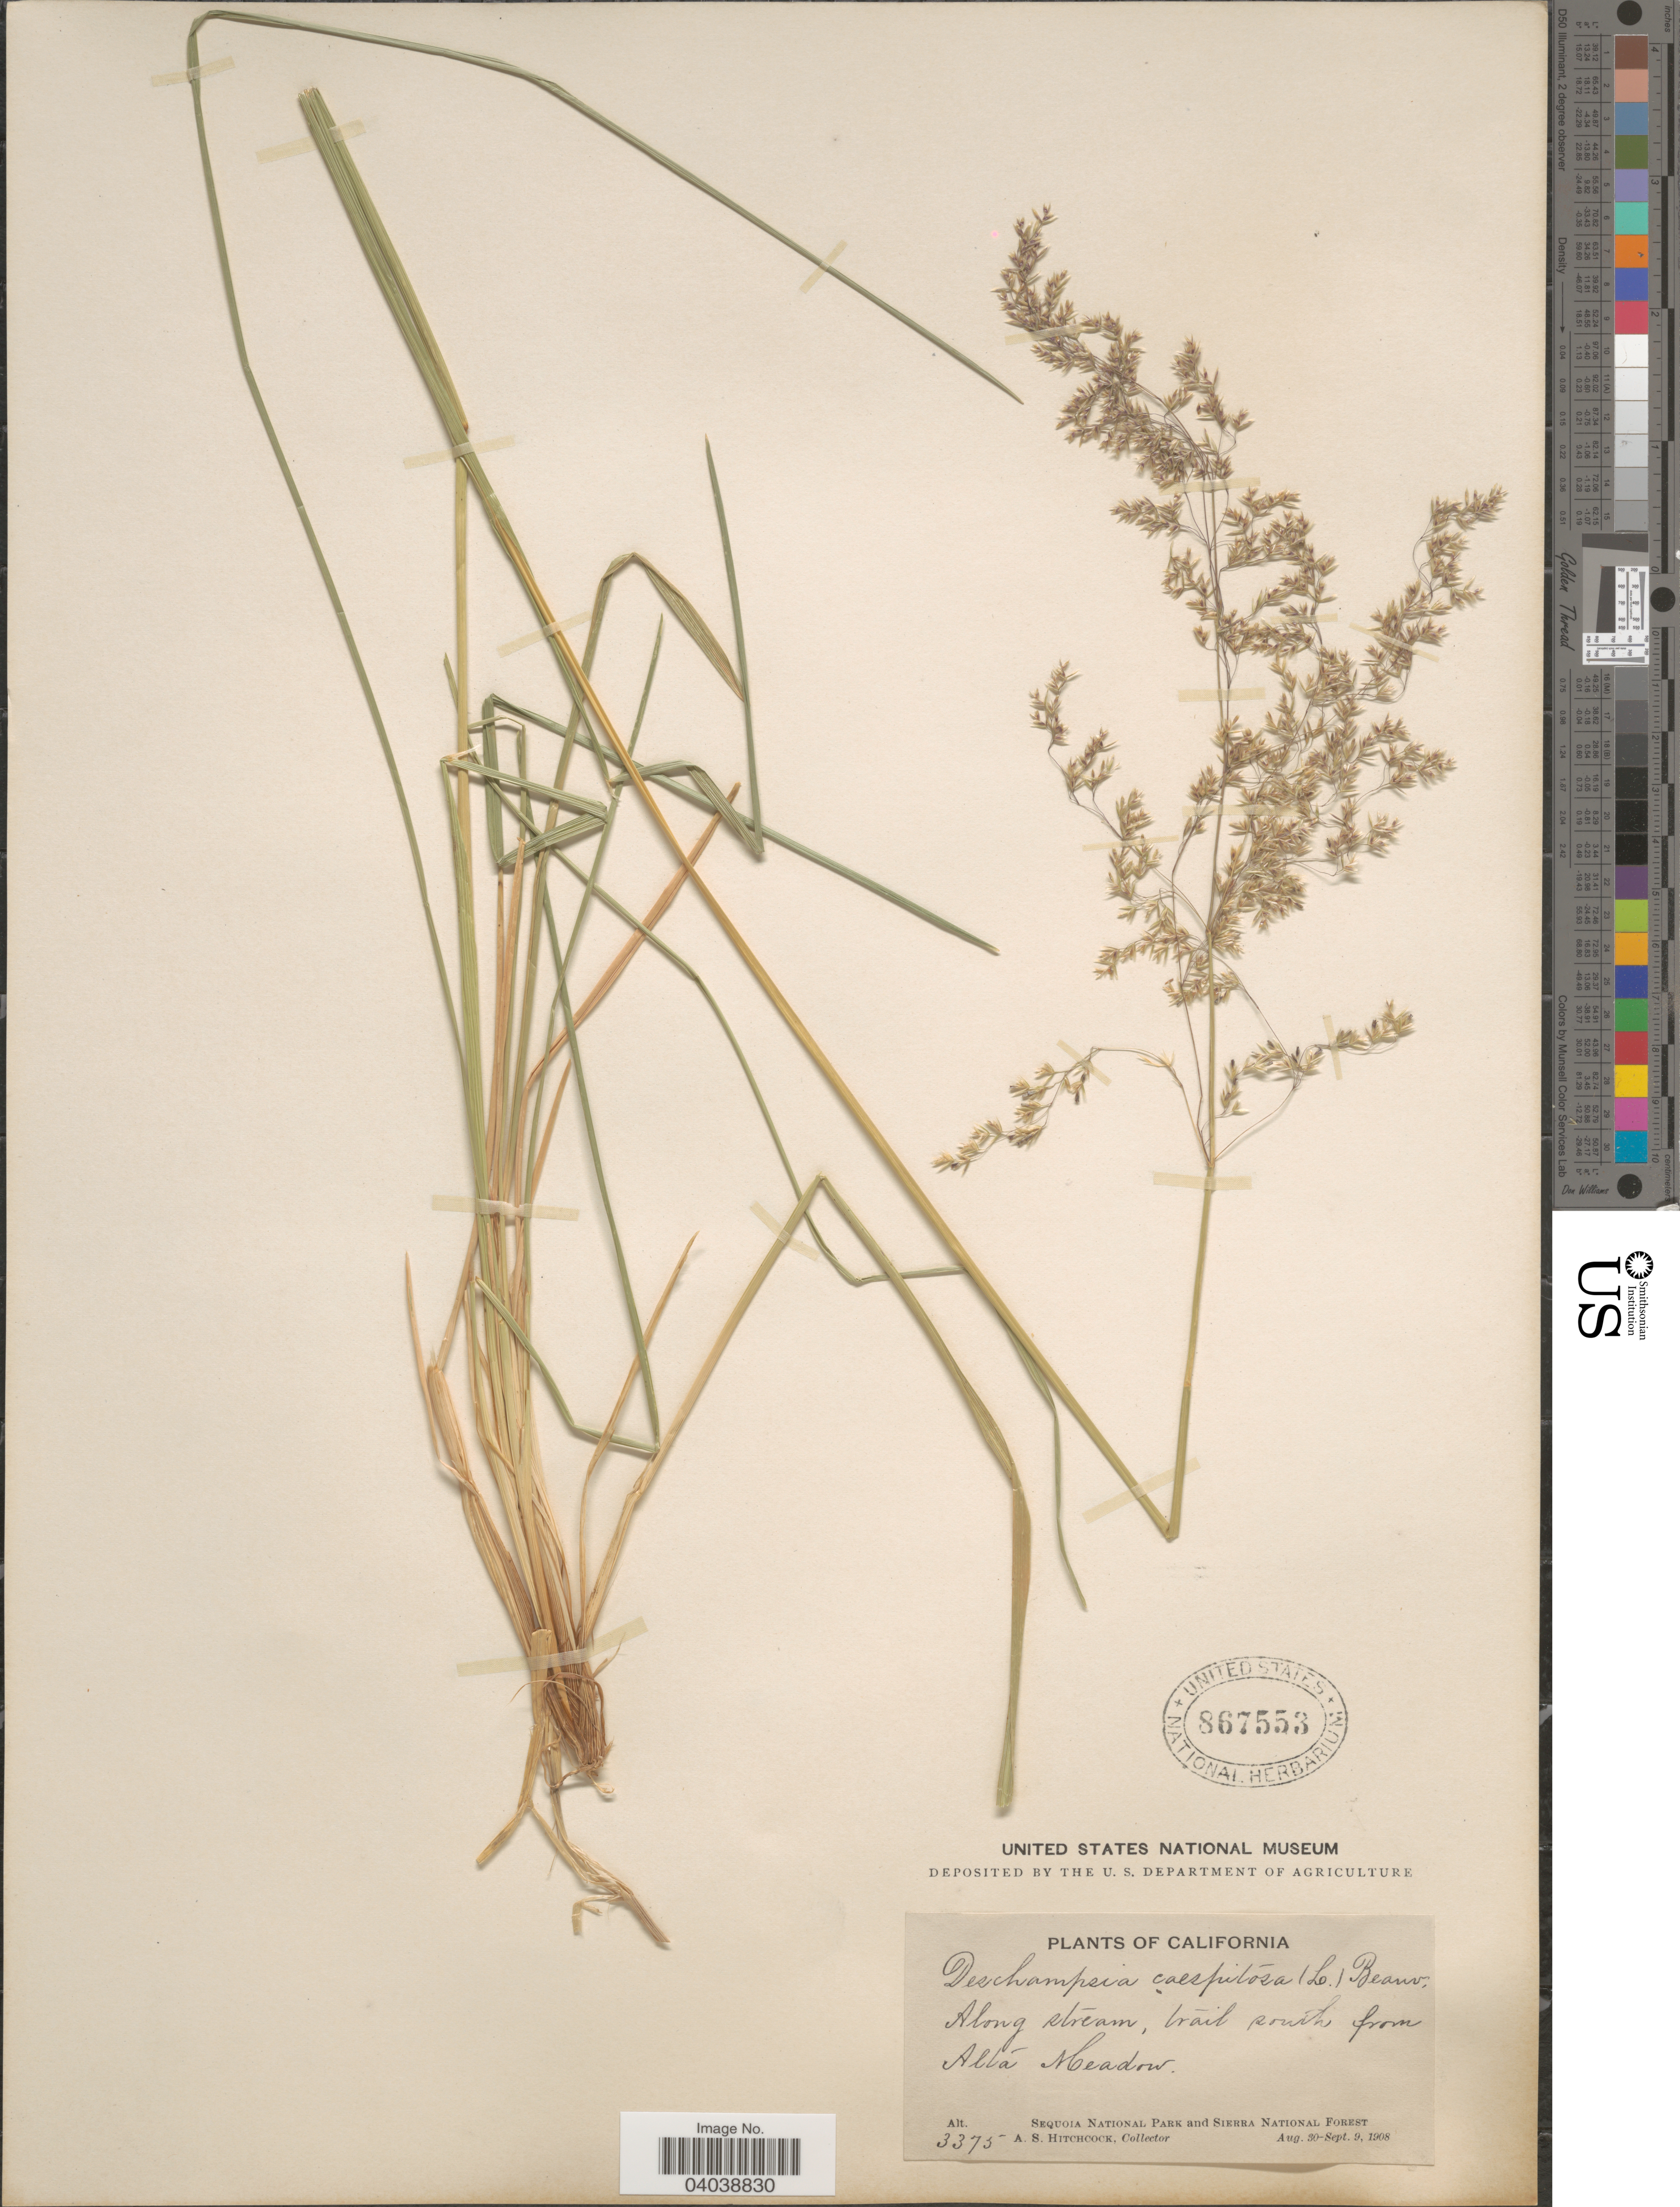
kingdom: Plantae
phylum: Tracheophyta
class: Liliopsida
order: Poales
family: Poaceae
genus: Deschampsia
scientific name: Deschampsia cespitosa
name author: (L.) P. Beauv.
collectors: A. S. Hitchcock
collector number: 3375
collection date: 1908-08-30/1908-09-09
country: United States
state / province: California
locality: Along stream, trail south from Alta Meadow. Sequoia National Park and Sierra National Forest.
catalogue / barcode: US 867553